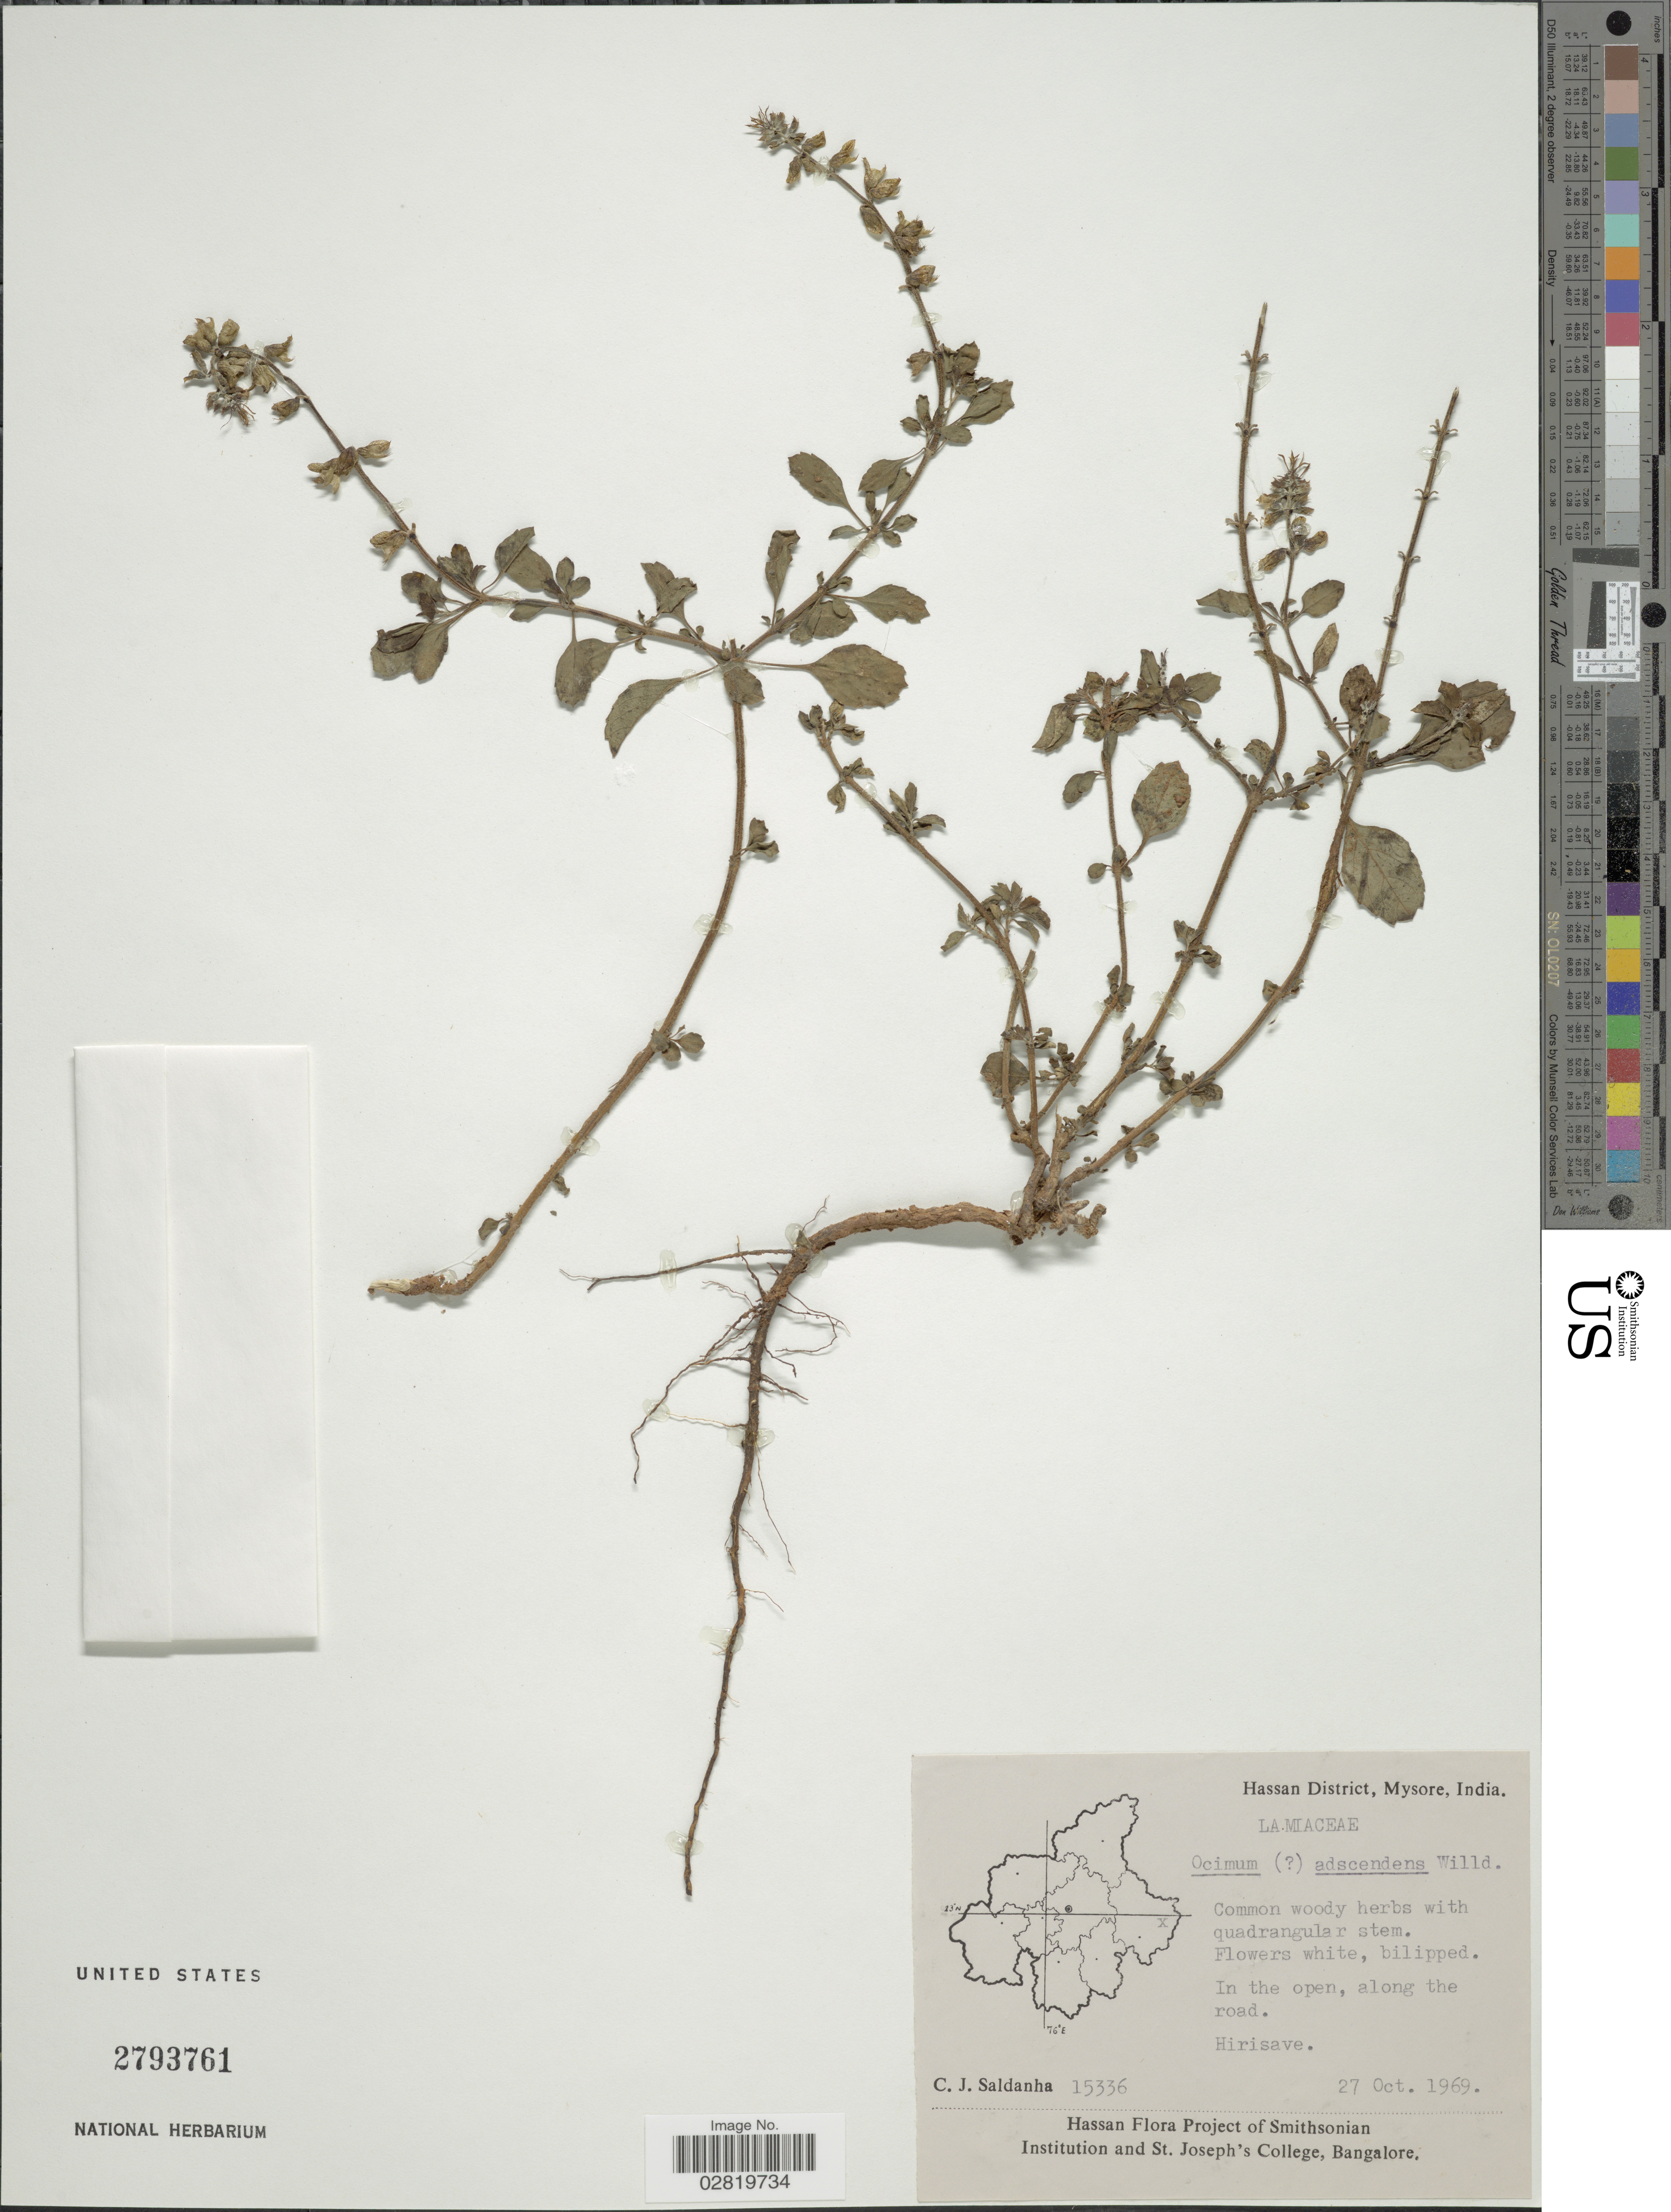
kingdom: Plantae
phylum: Tracheophyta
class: Magnoliopsida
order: Lamiales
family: Lamiaceae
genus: Ocimum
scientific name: Ocimum adscendens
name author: Willd.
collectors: C. J. Saldanha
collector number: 15336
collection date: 1969-10-27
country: India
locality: Hassan District, Mysore, In the open, along the road, Hirisave.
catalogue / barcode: US 2793761